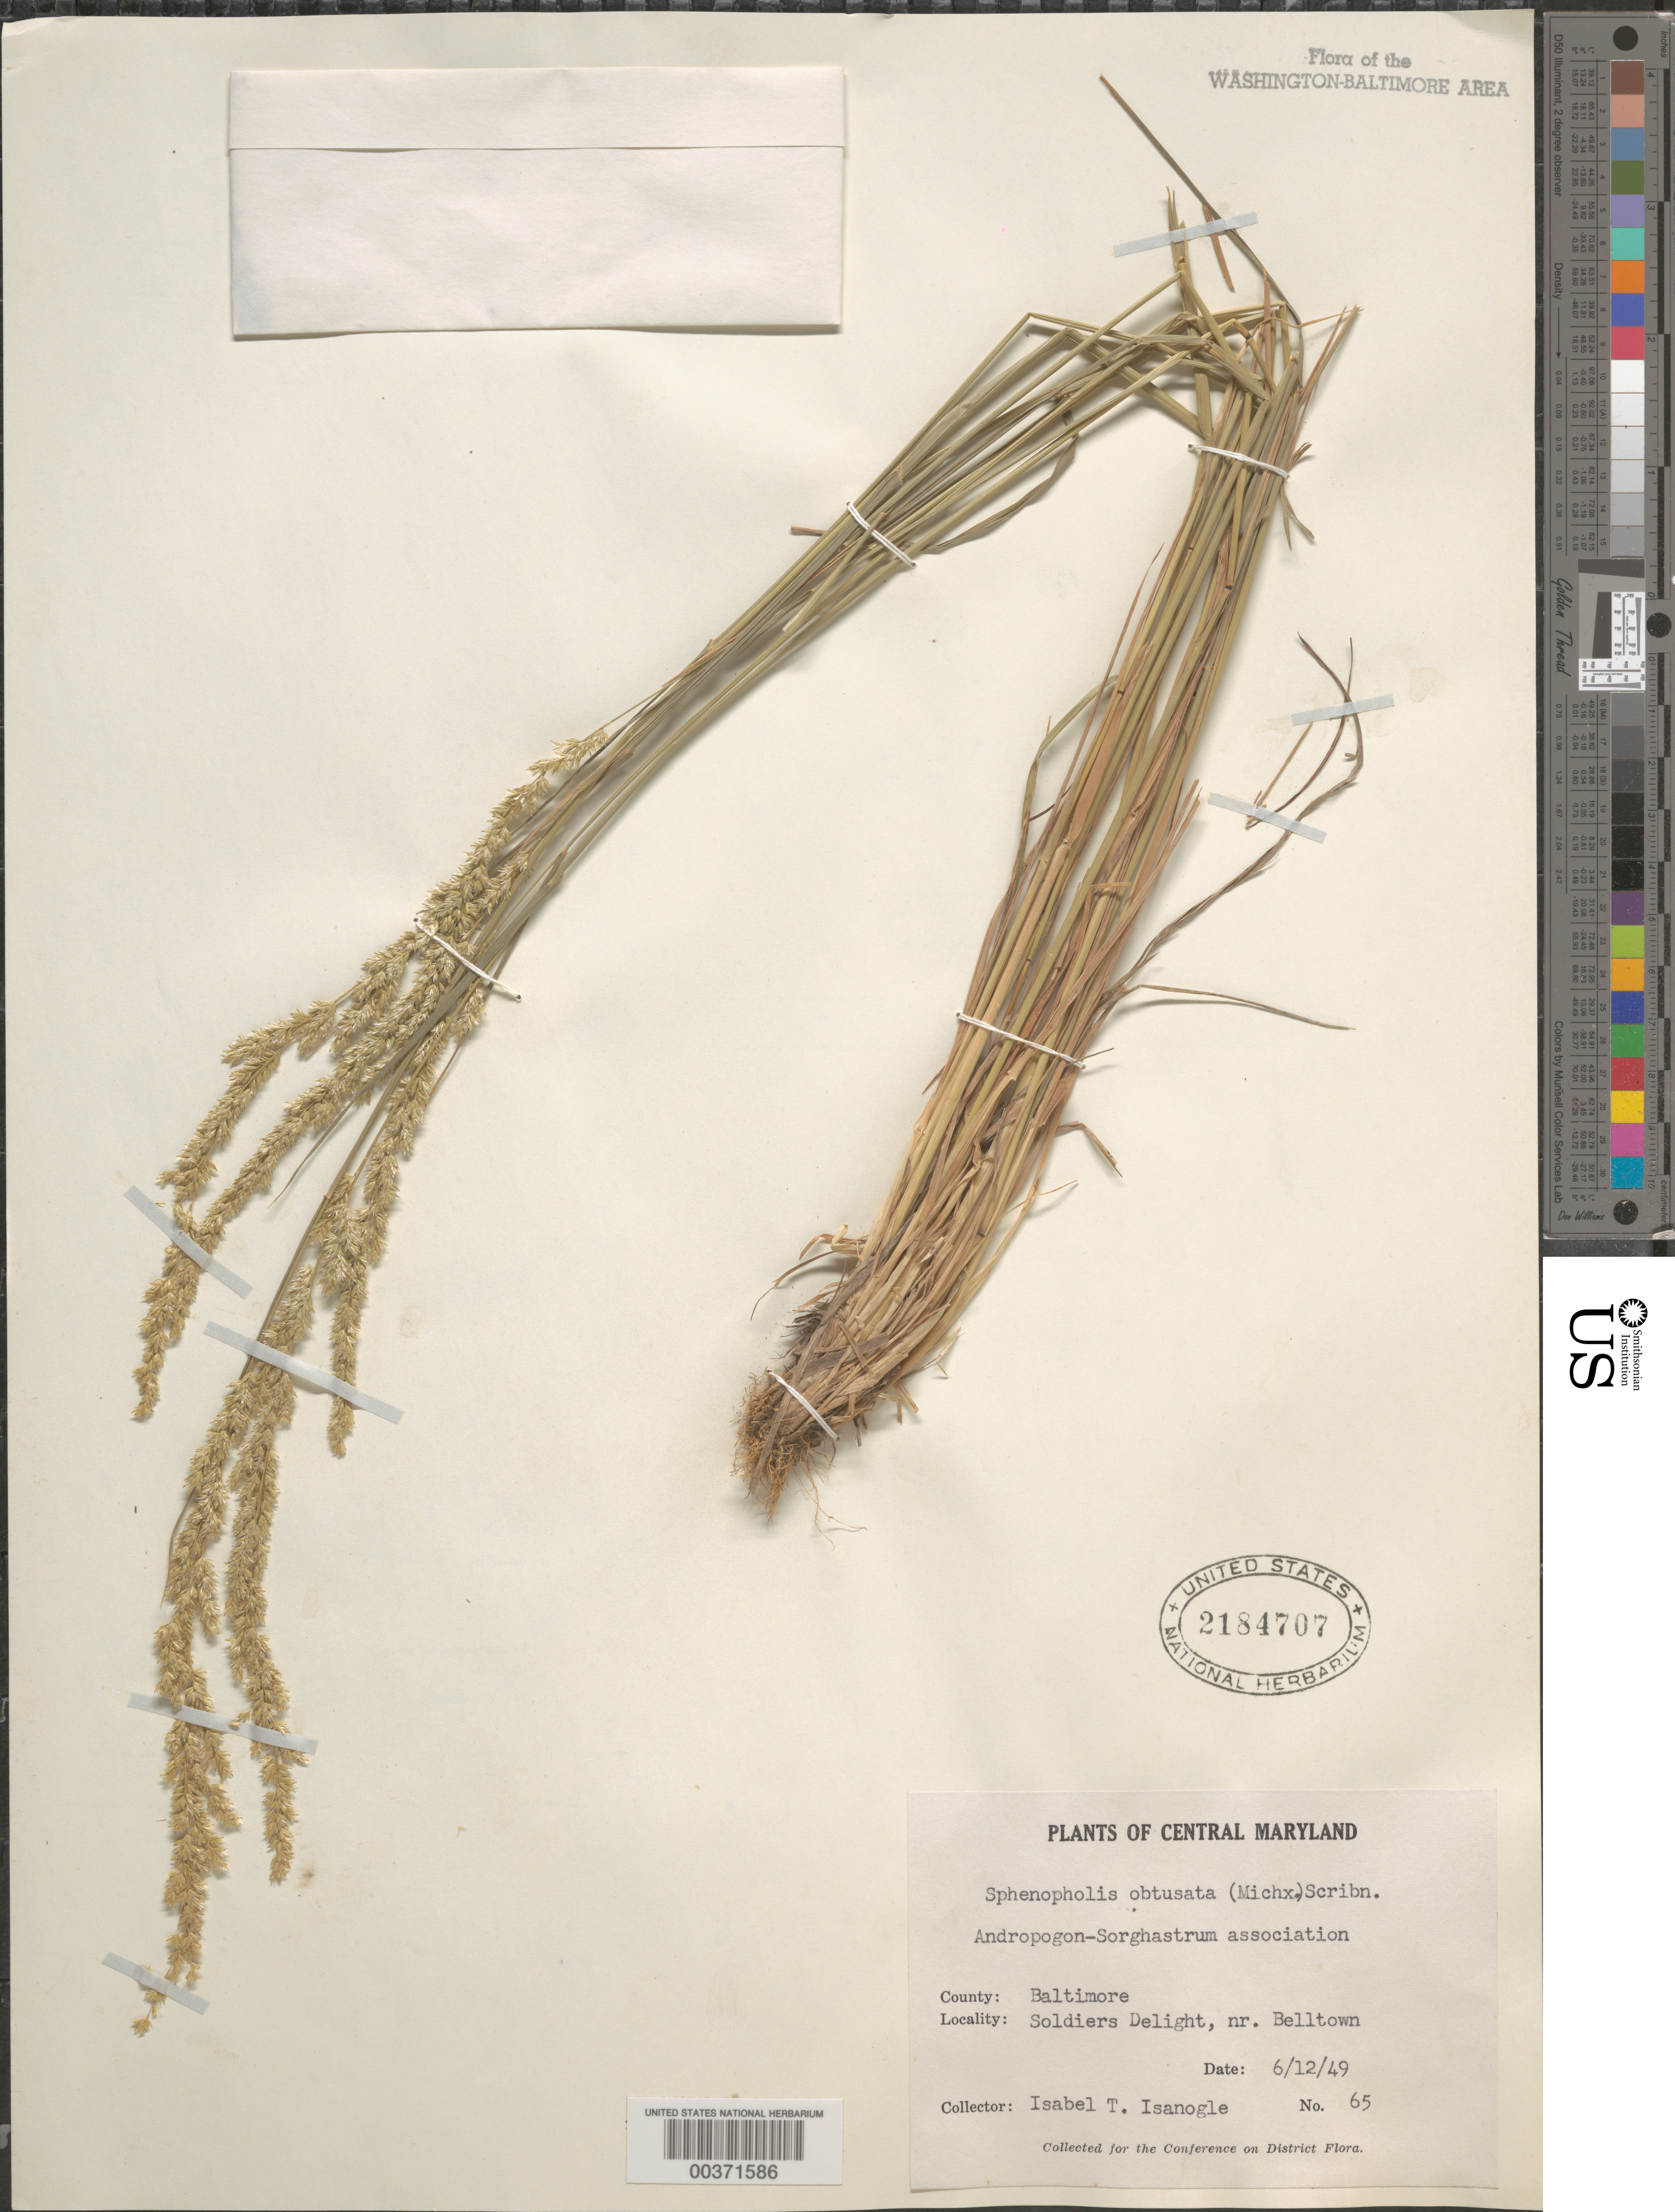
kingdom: Plantae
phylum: Tracheophyta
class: Liliopsida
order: Poales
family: Poaceae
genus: Sphenopholis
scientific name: Sphenopholis obtusata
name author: (Michx.) Scribn.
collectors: I. Isanogle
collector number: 65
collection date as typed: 12 Jun 1949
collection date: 1949-06-12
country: United States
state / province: Maryland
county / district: Baltimore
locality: Soldiers Delight near Belltown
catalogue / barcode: US 2184707